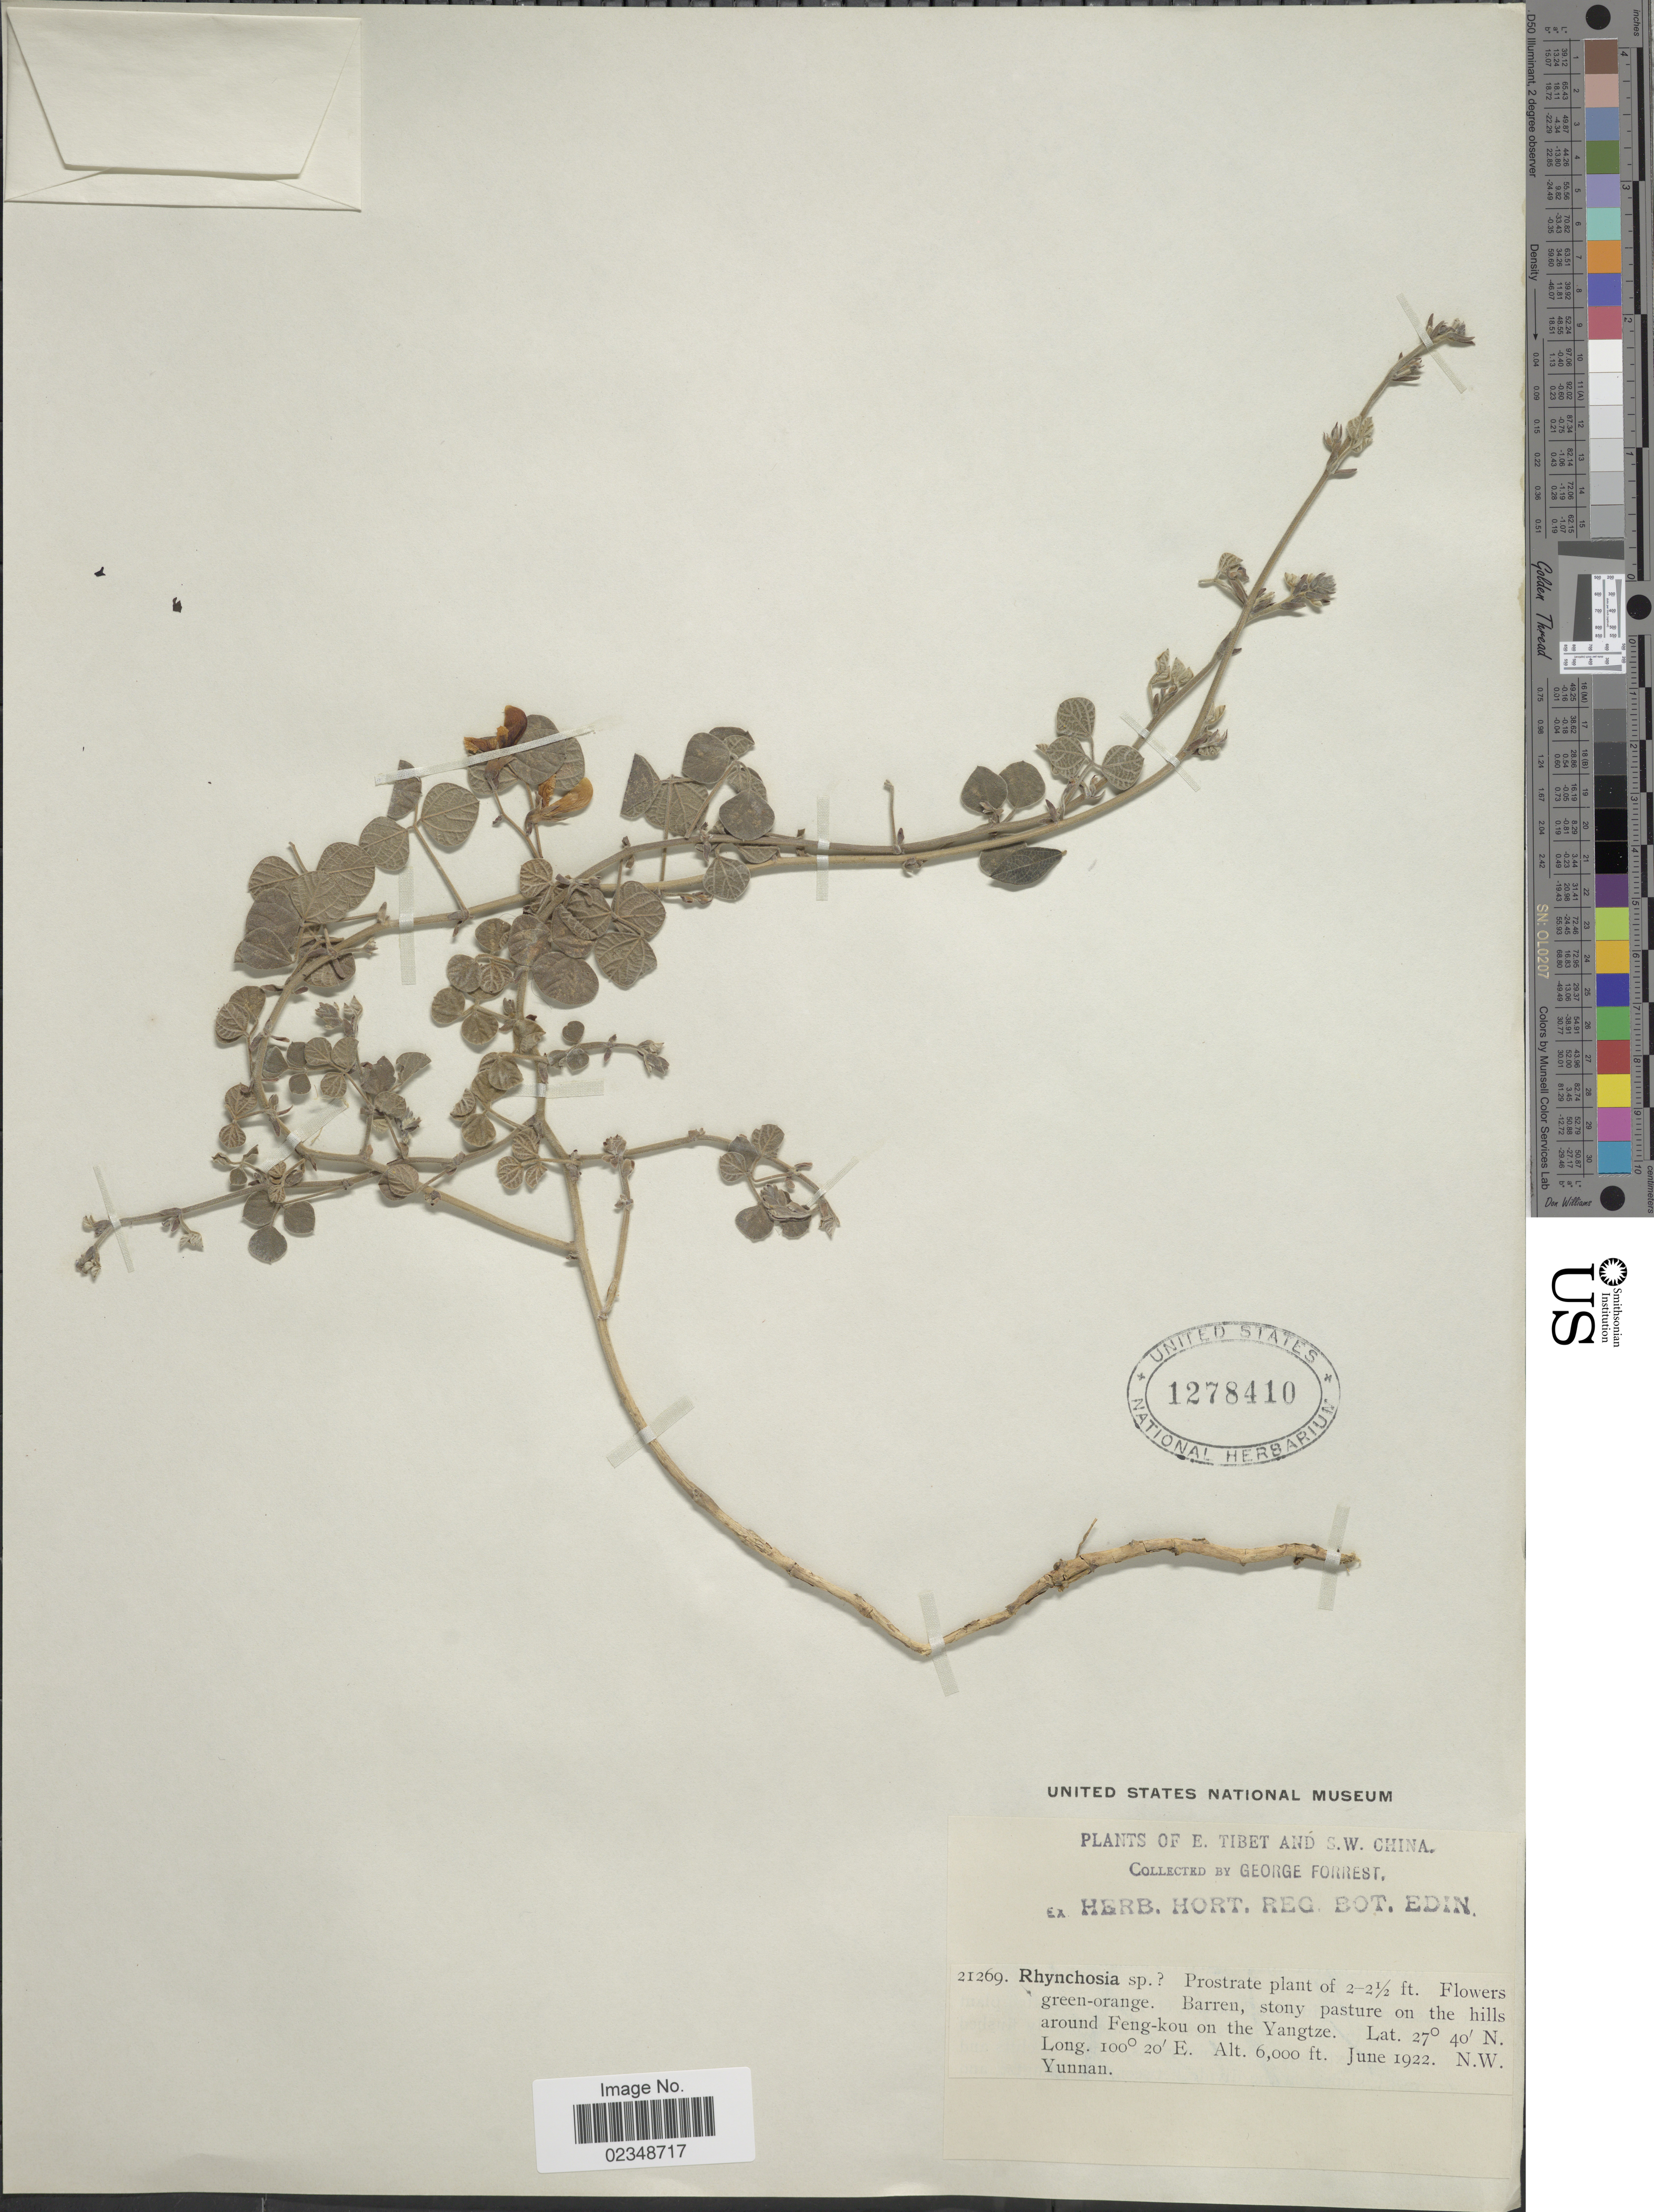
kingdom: Plantae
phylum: Tracheophyta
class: Magnoliopsida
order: Fabales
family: Fabaceae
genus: Rhynchosia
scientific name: Rhynchosia sp.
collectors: G. Forrest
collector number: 21269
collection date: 1922-06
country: China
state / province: Yunnan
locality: E. Tibet and S.W. China, Barren, stony pasture on the hills around Feng-kou on the Yangtze, N.W. Yunnan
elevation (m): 1829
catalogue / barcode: US 1278410